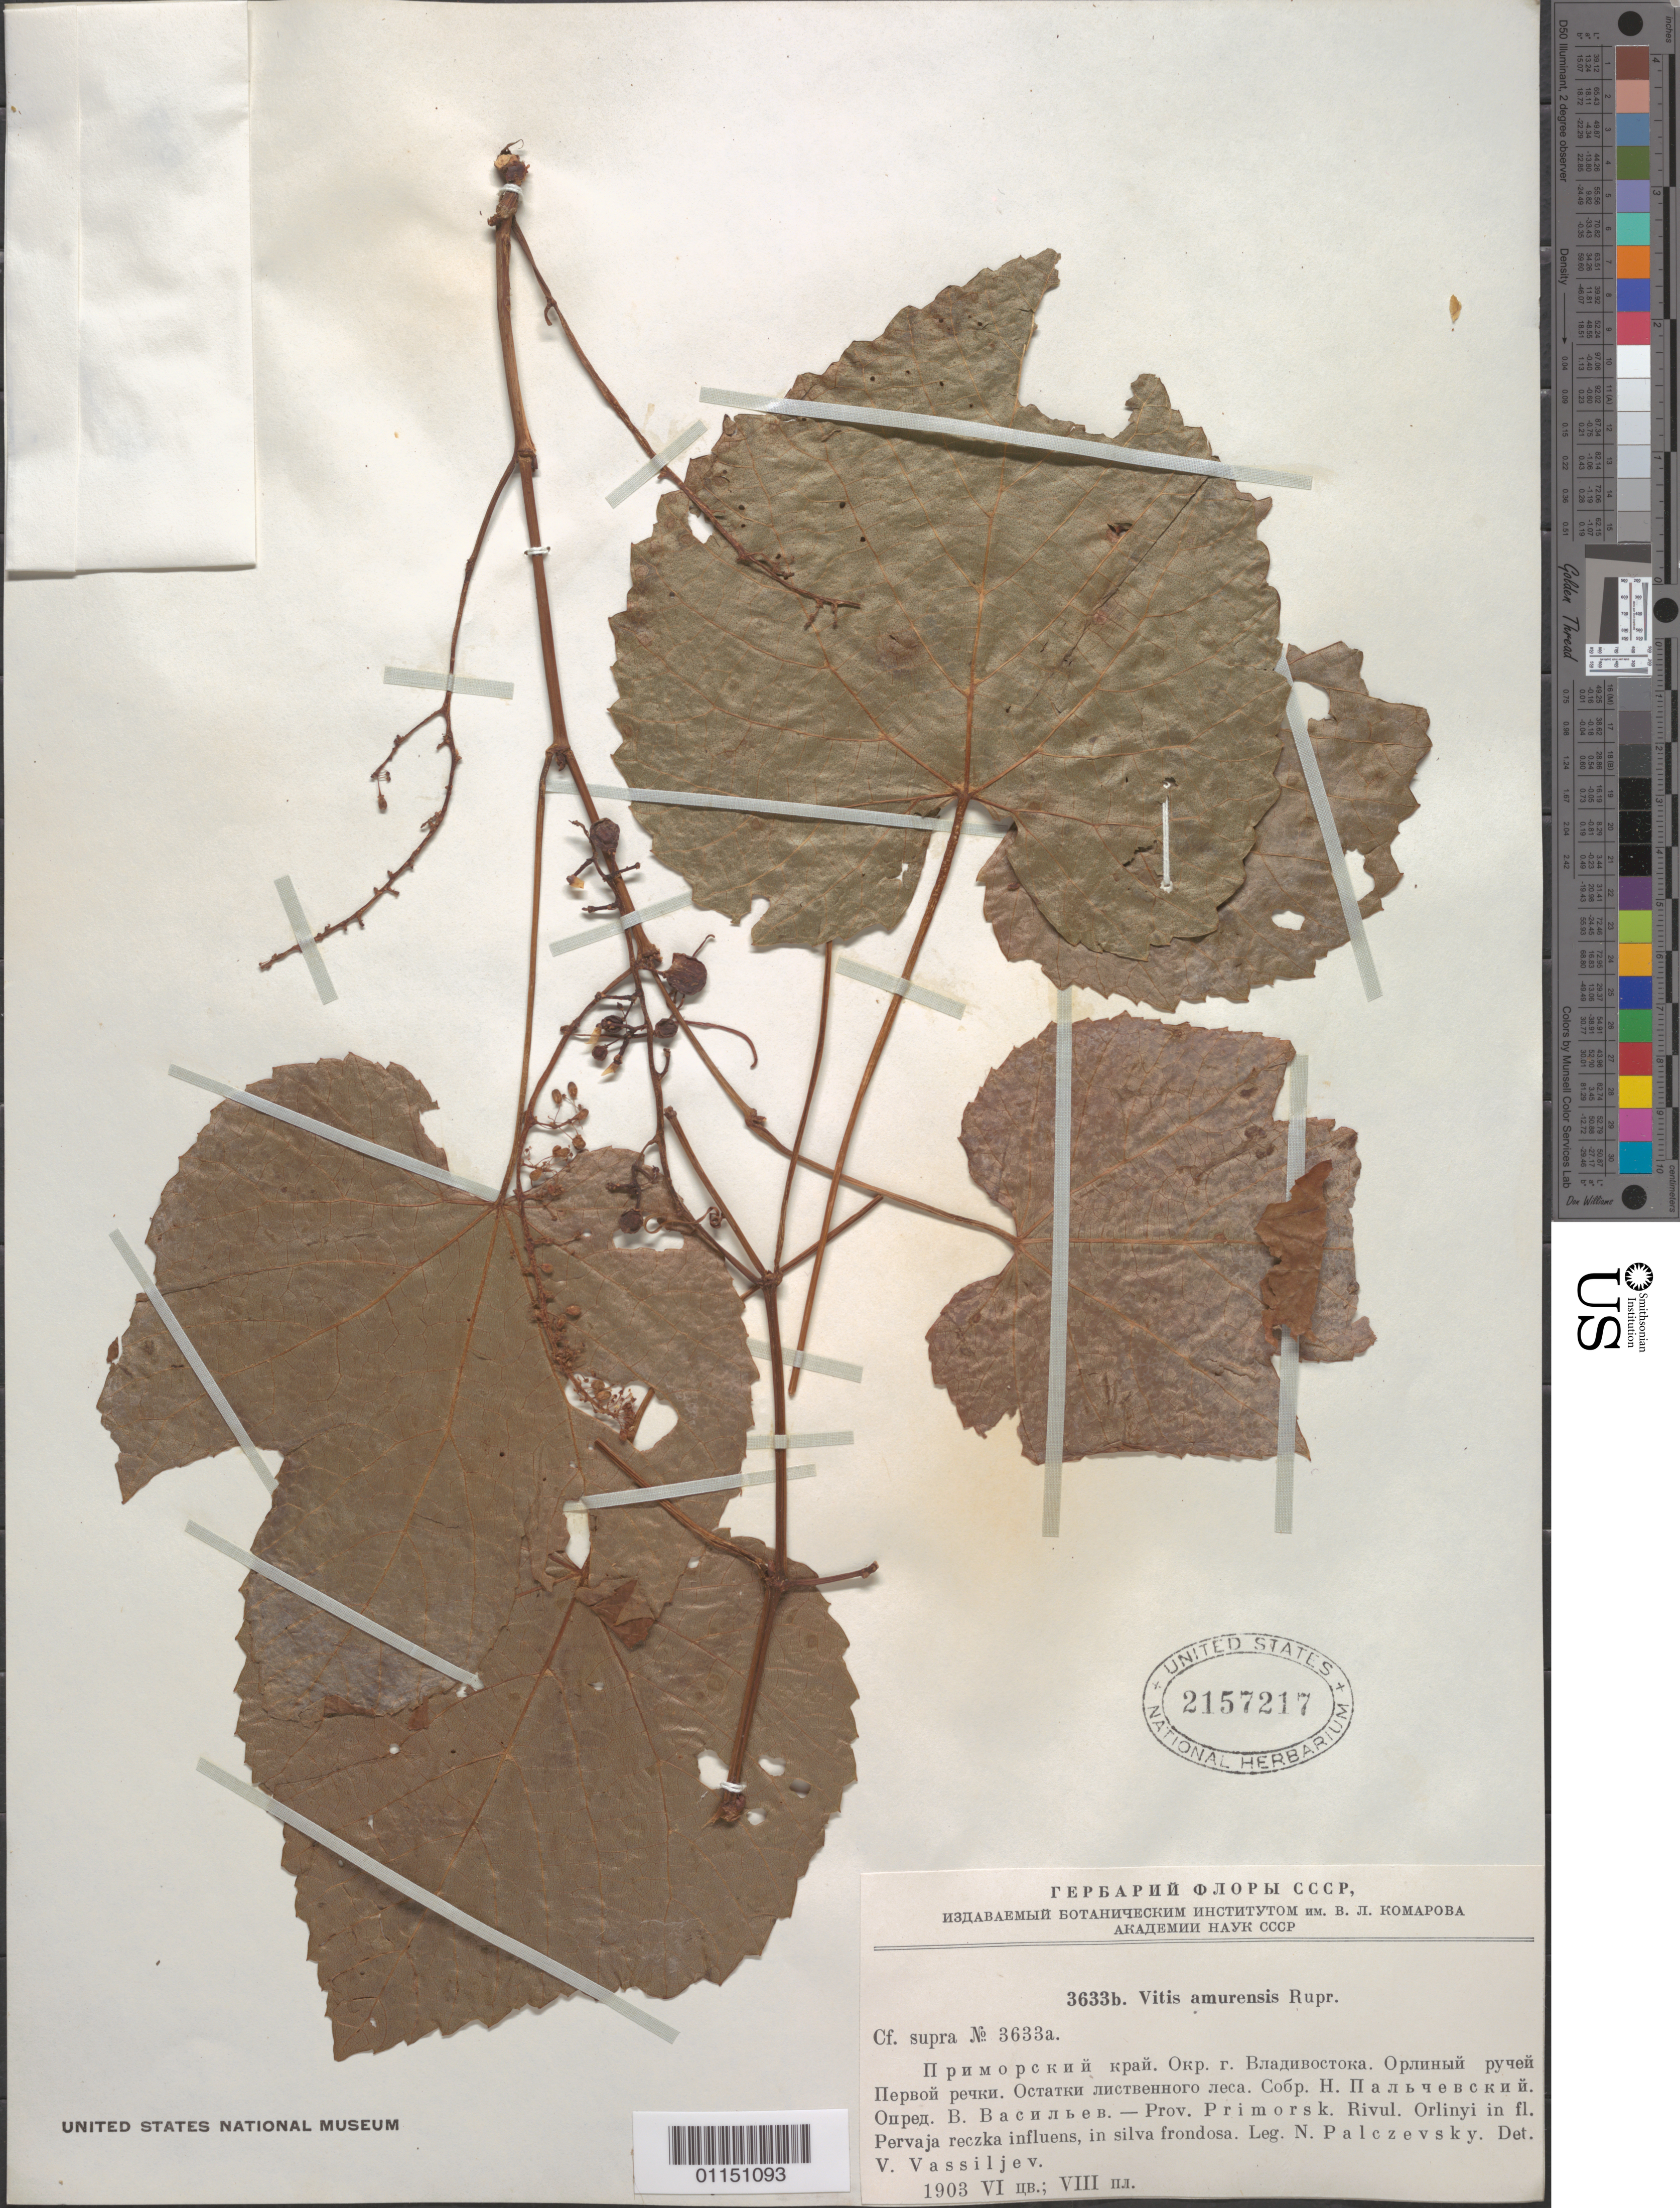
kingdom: Plantae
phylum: Tracheophyta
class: Magnoliopsida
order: Vitales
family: Vitaceae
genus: Vitis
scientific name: Vitis amurensis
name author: Rupr.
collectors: N. Palczevsky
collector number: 3633 b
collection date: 1903-06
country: Russian Federation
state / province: Primorsky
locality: Rivul. Orlinyi in fl. Pervaja reczka influens.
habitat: In silva frondosa.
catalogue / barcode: US 2157217